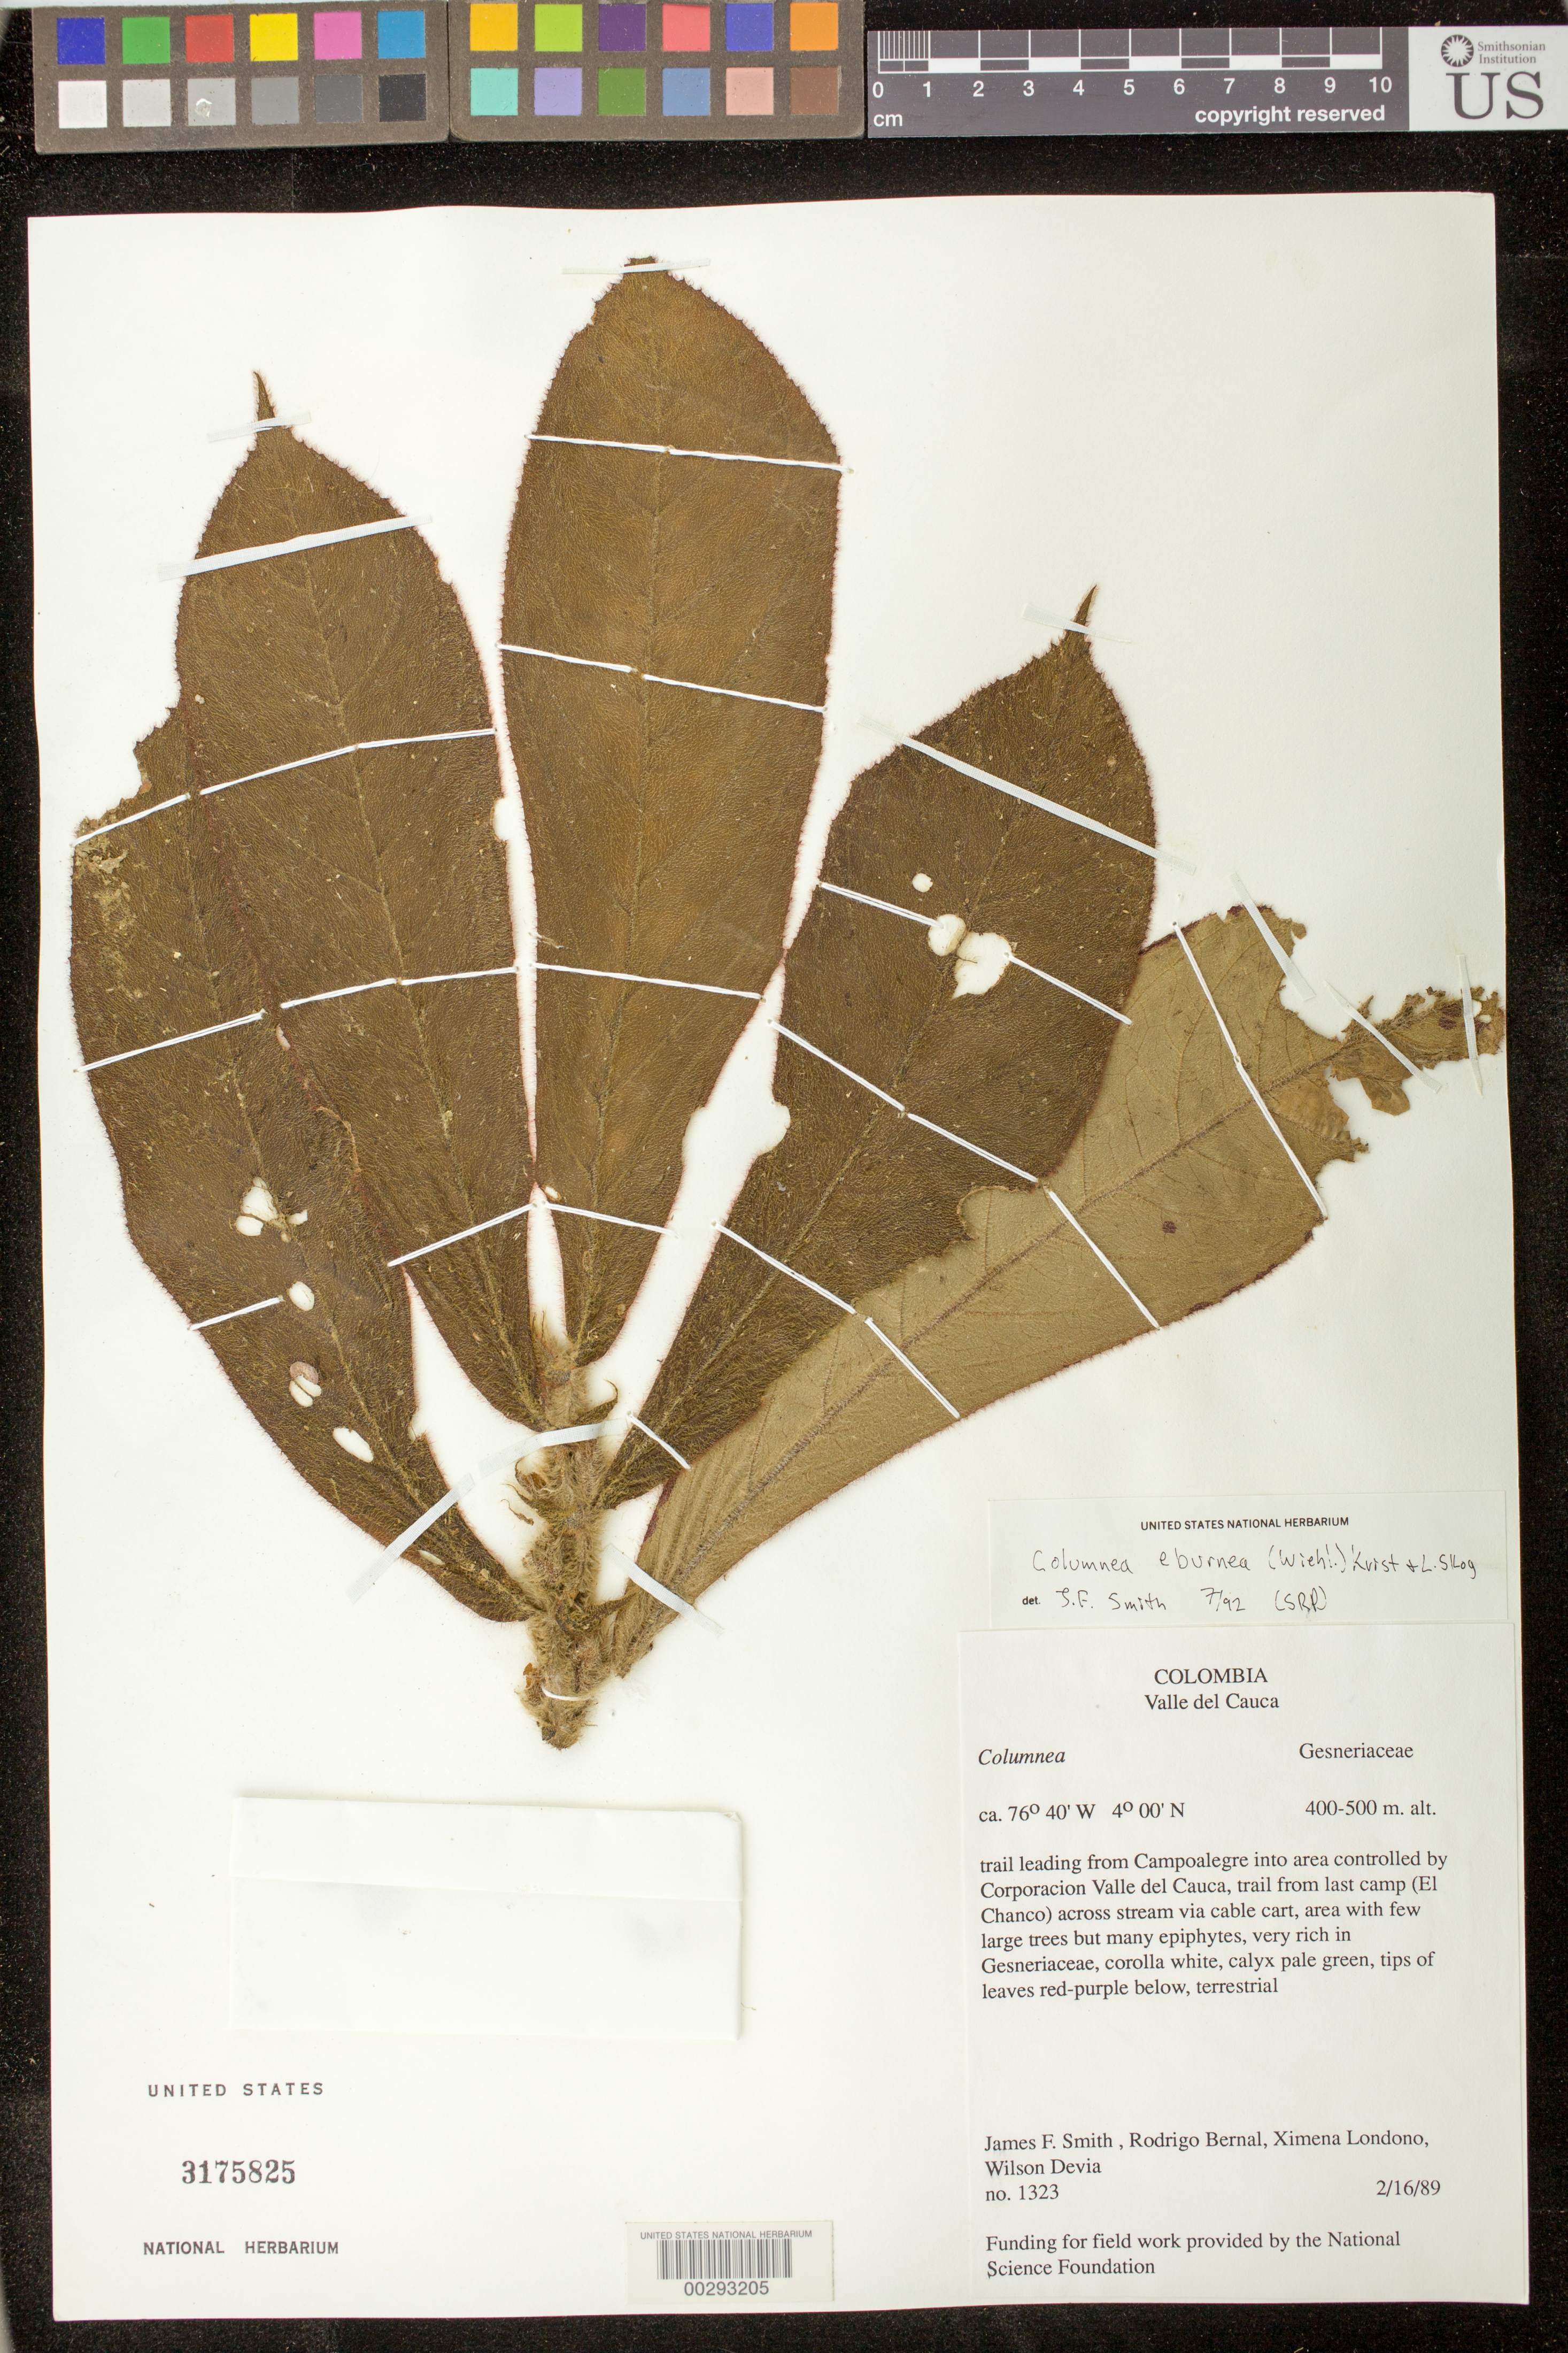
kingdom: Plantae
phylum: Tracheophyta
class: Magnoliopsida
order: Lamiales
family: Gesneriaceae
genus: Columnea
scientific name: Columnea eburnea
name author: (Wiehler) L.P. Kvist & L.E. Skog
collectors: J. Smith, R. Bernal, X. Londoño & W. Devia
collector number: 1323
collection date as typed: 16 Feb 1989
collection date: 1989-02-16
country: Colombia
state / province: Valle del Cauca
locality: From Campoalegre in area of Corporacion Valle del Cauca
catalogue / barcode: US 3175825